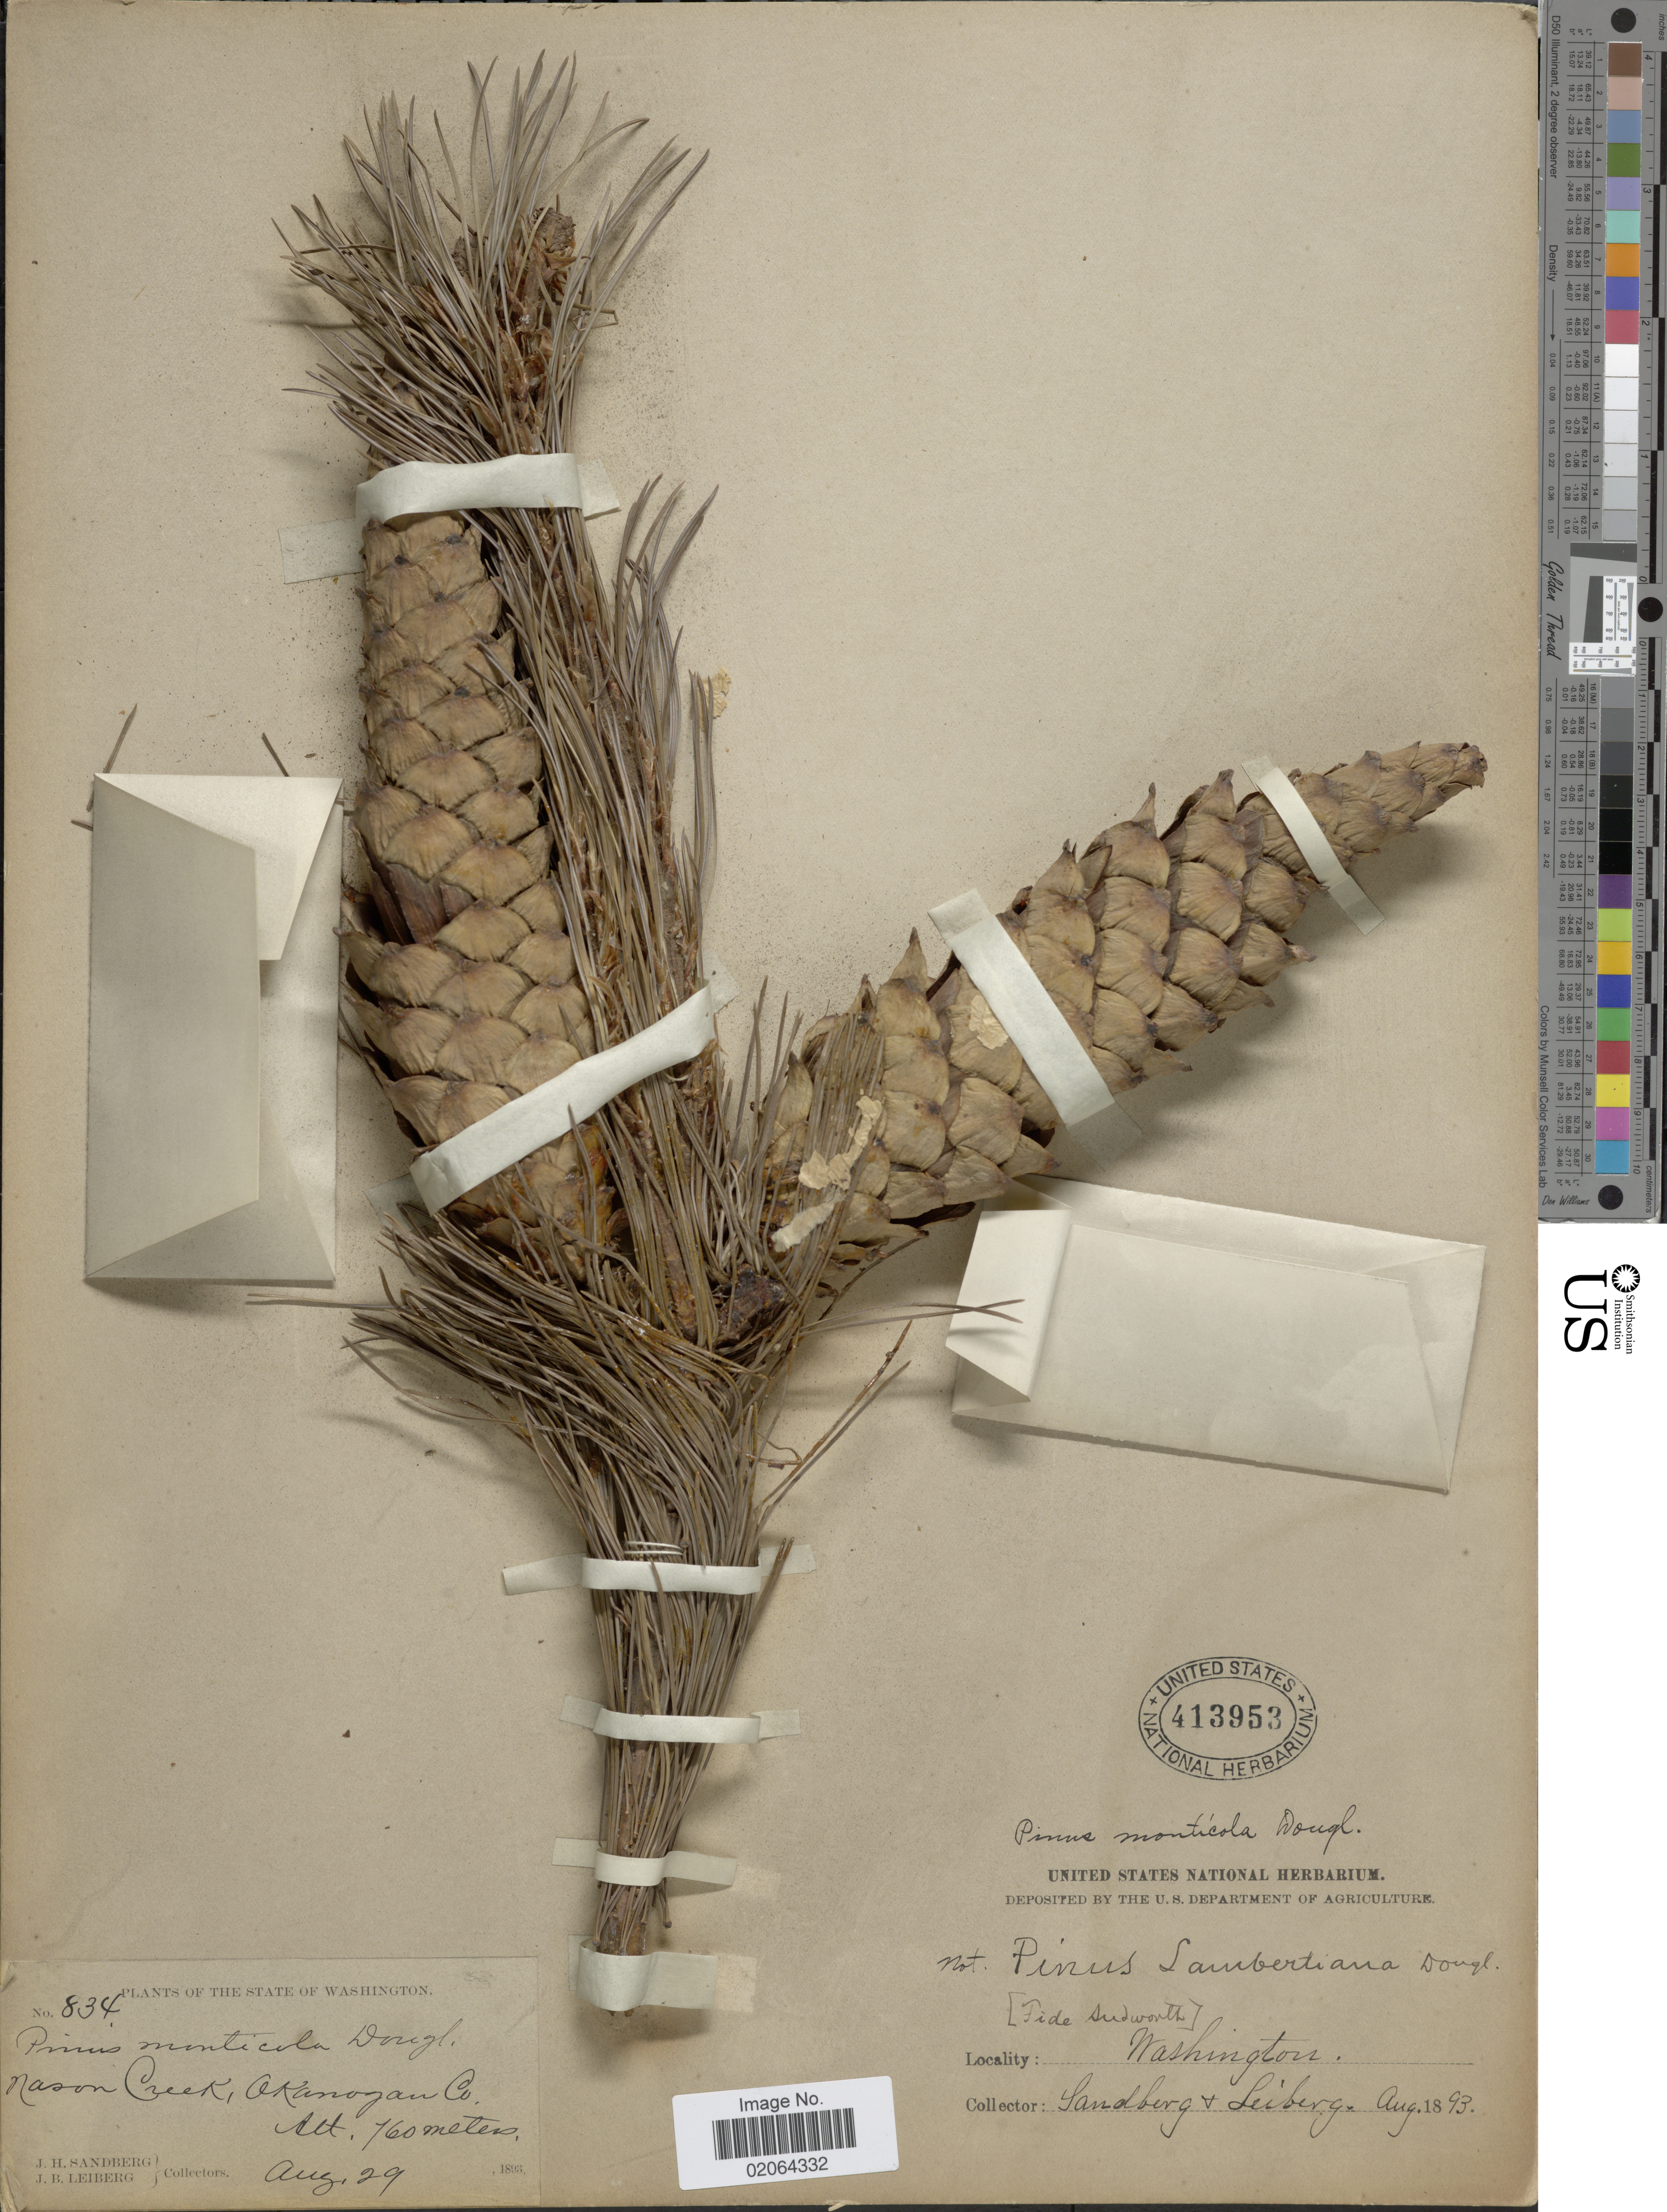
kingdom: Plantae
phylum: Tracheophyta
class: Pinopsida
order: Pinales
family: Pinaceae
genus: Pinus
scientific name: Pinus monticola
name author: Douglas ex D. Don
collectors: J. H. Sandberg & J. B. Leiberg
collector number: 834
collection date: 1893-08-29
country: United States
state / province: Washington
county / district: Okanogan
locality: Nason Creek, Okanogan Co.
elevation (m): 760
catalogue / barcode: US 413953